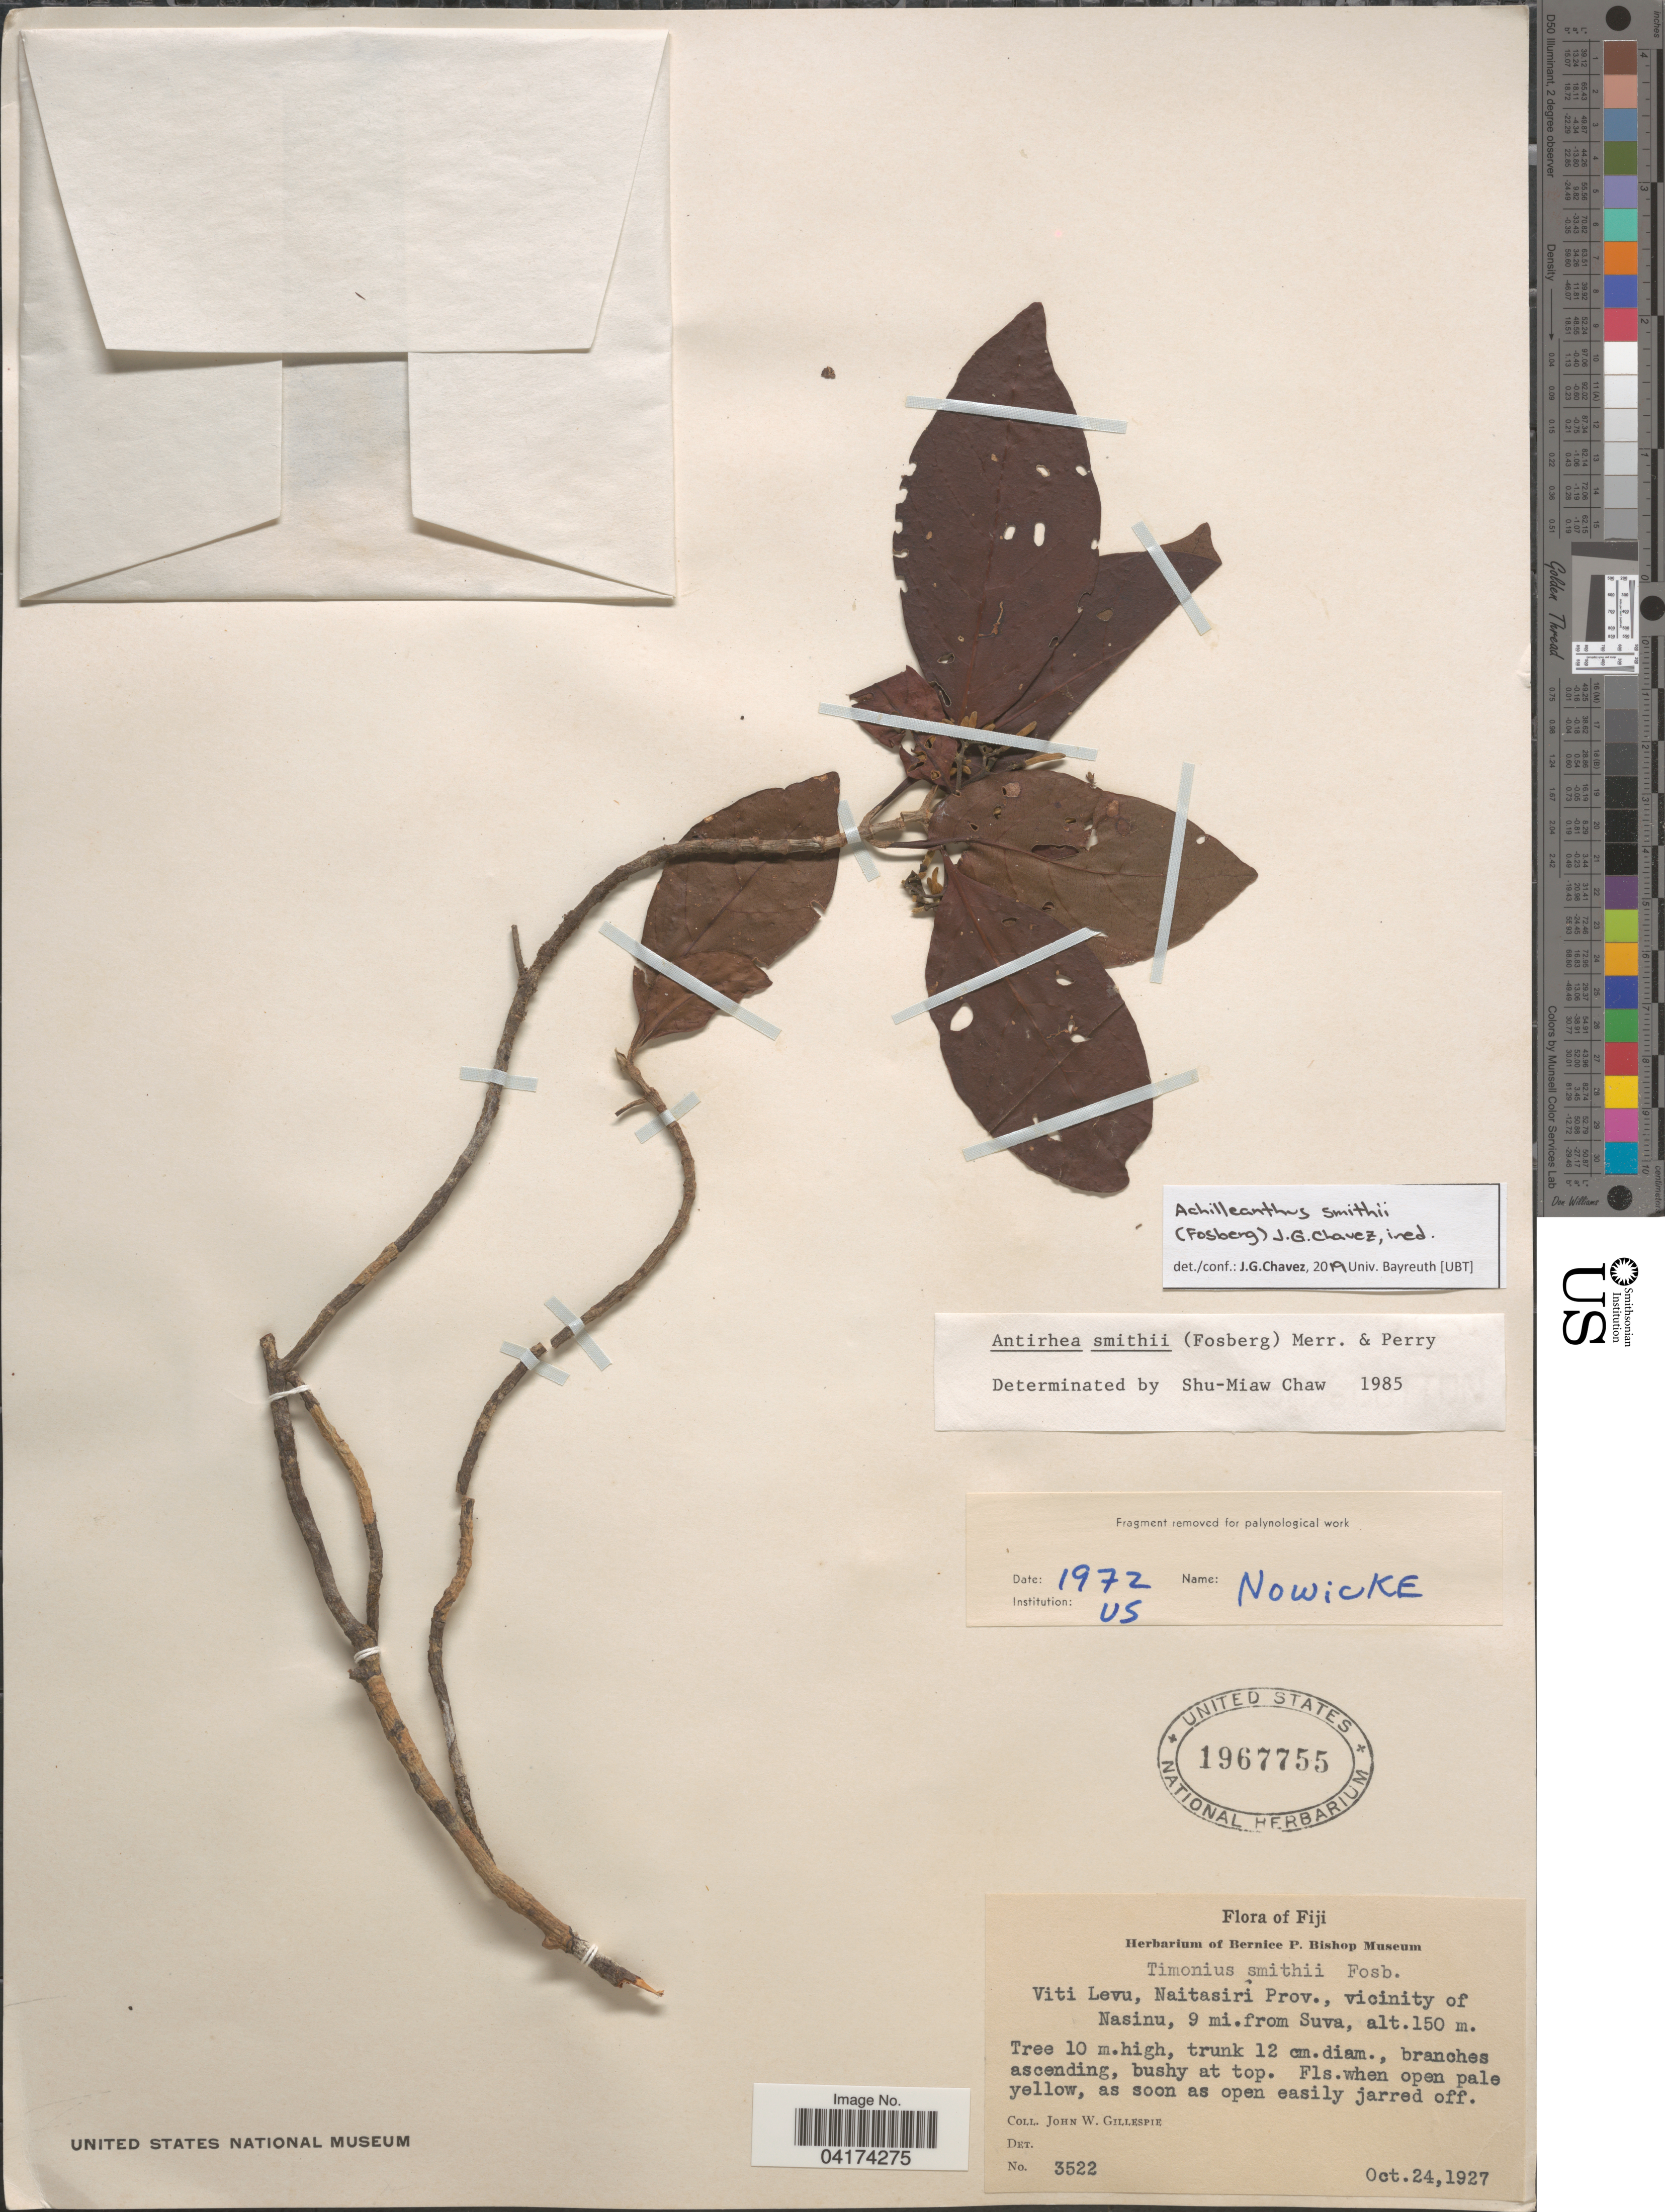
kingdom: Plantae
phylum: Tracheophyta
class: Magnoliopsida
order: Gentianales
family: Rubiaceae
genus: Achilleanthus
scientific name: Achilleanthus smithii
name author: (Fosberg) J.G. Chavez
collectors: J. W. Gillespie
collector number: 3522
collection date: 1927-10-24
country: Fiji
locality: Viti LEvu, Naitrasiri Prov., vicinity of Nasinu, 9 mi. from Suva.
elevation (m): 150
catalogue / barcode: US 1967755